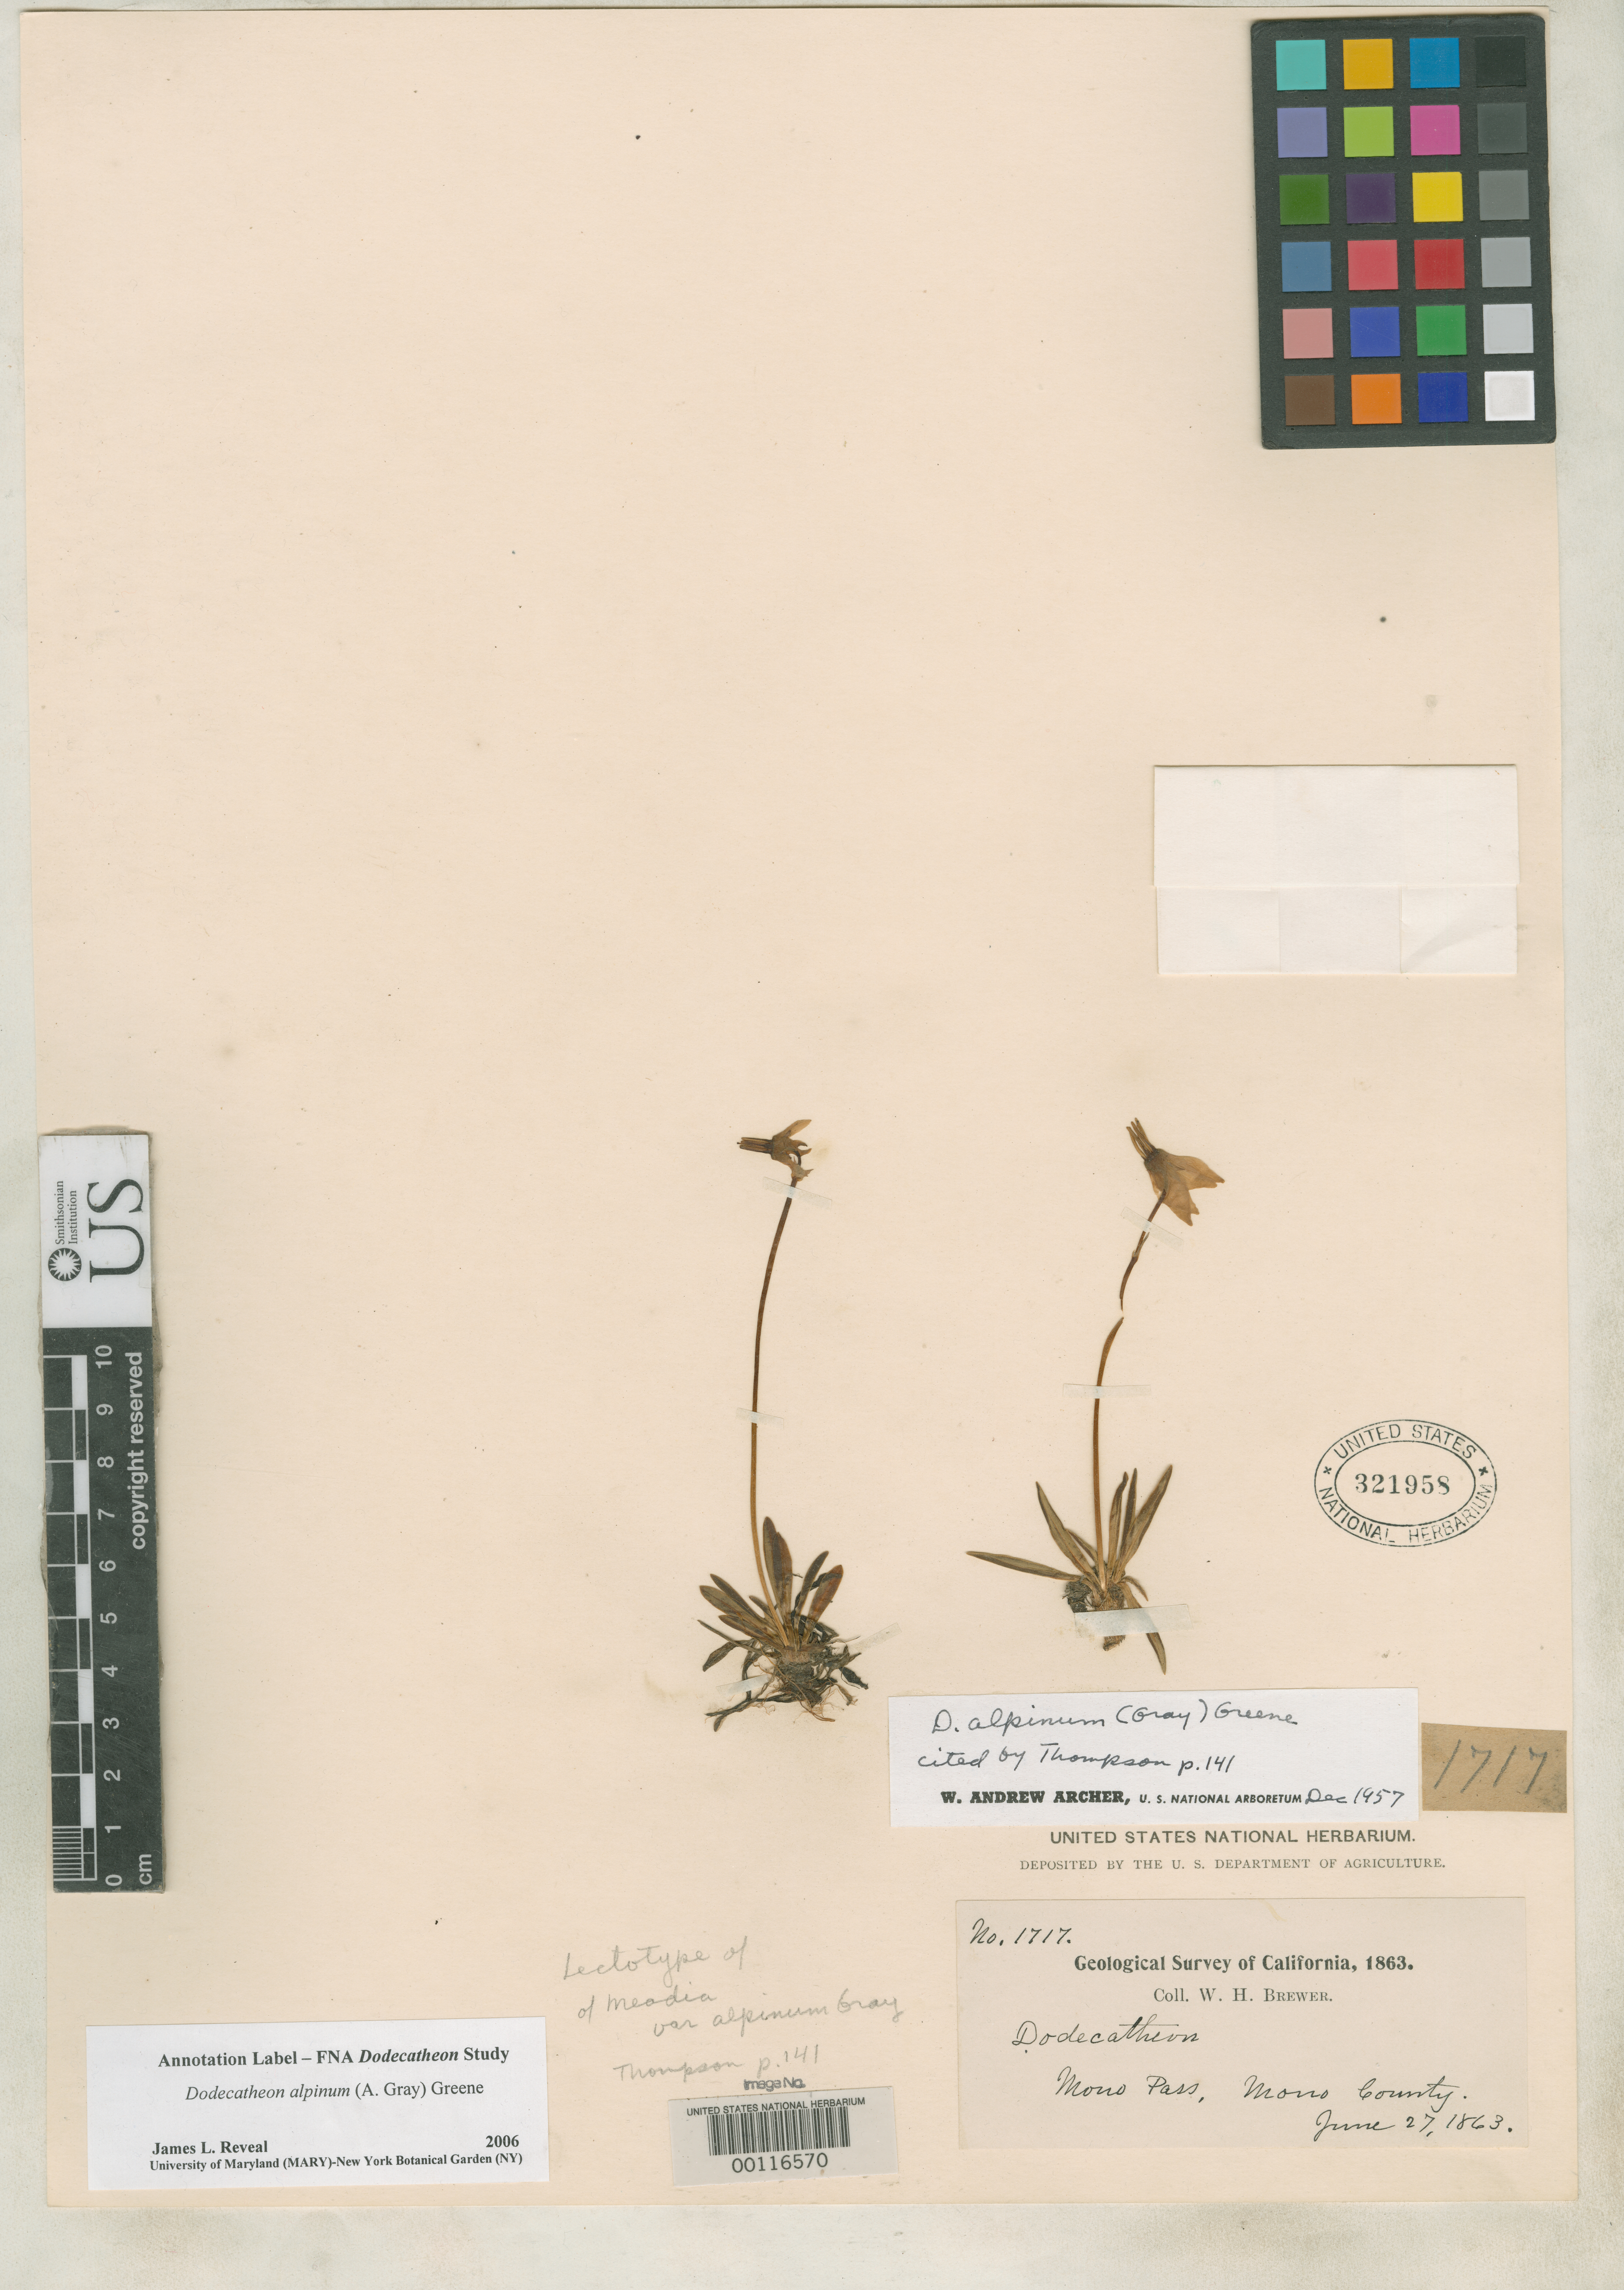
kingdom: Plantae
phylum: Tracheophyta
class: Magnoliopsida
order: Ericales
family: Primulaceae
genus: Dodecatheon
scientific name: Dodecatheon meadia var. alpinum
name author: A. Gray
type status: Isolectotype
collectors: W. H. Brewer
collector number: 1717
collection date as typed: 27 Jun 1863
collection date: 1863-06-27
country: United States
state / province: California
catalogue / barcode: US 321958